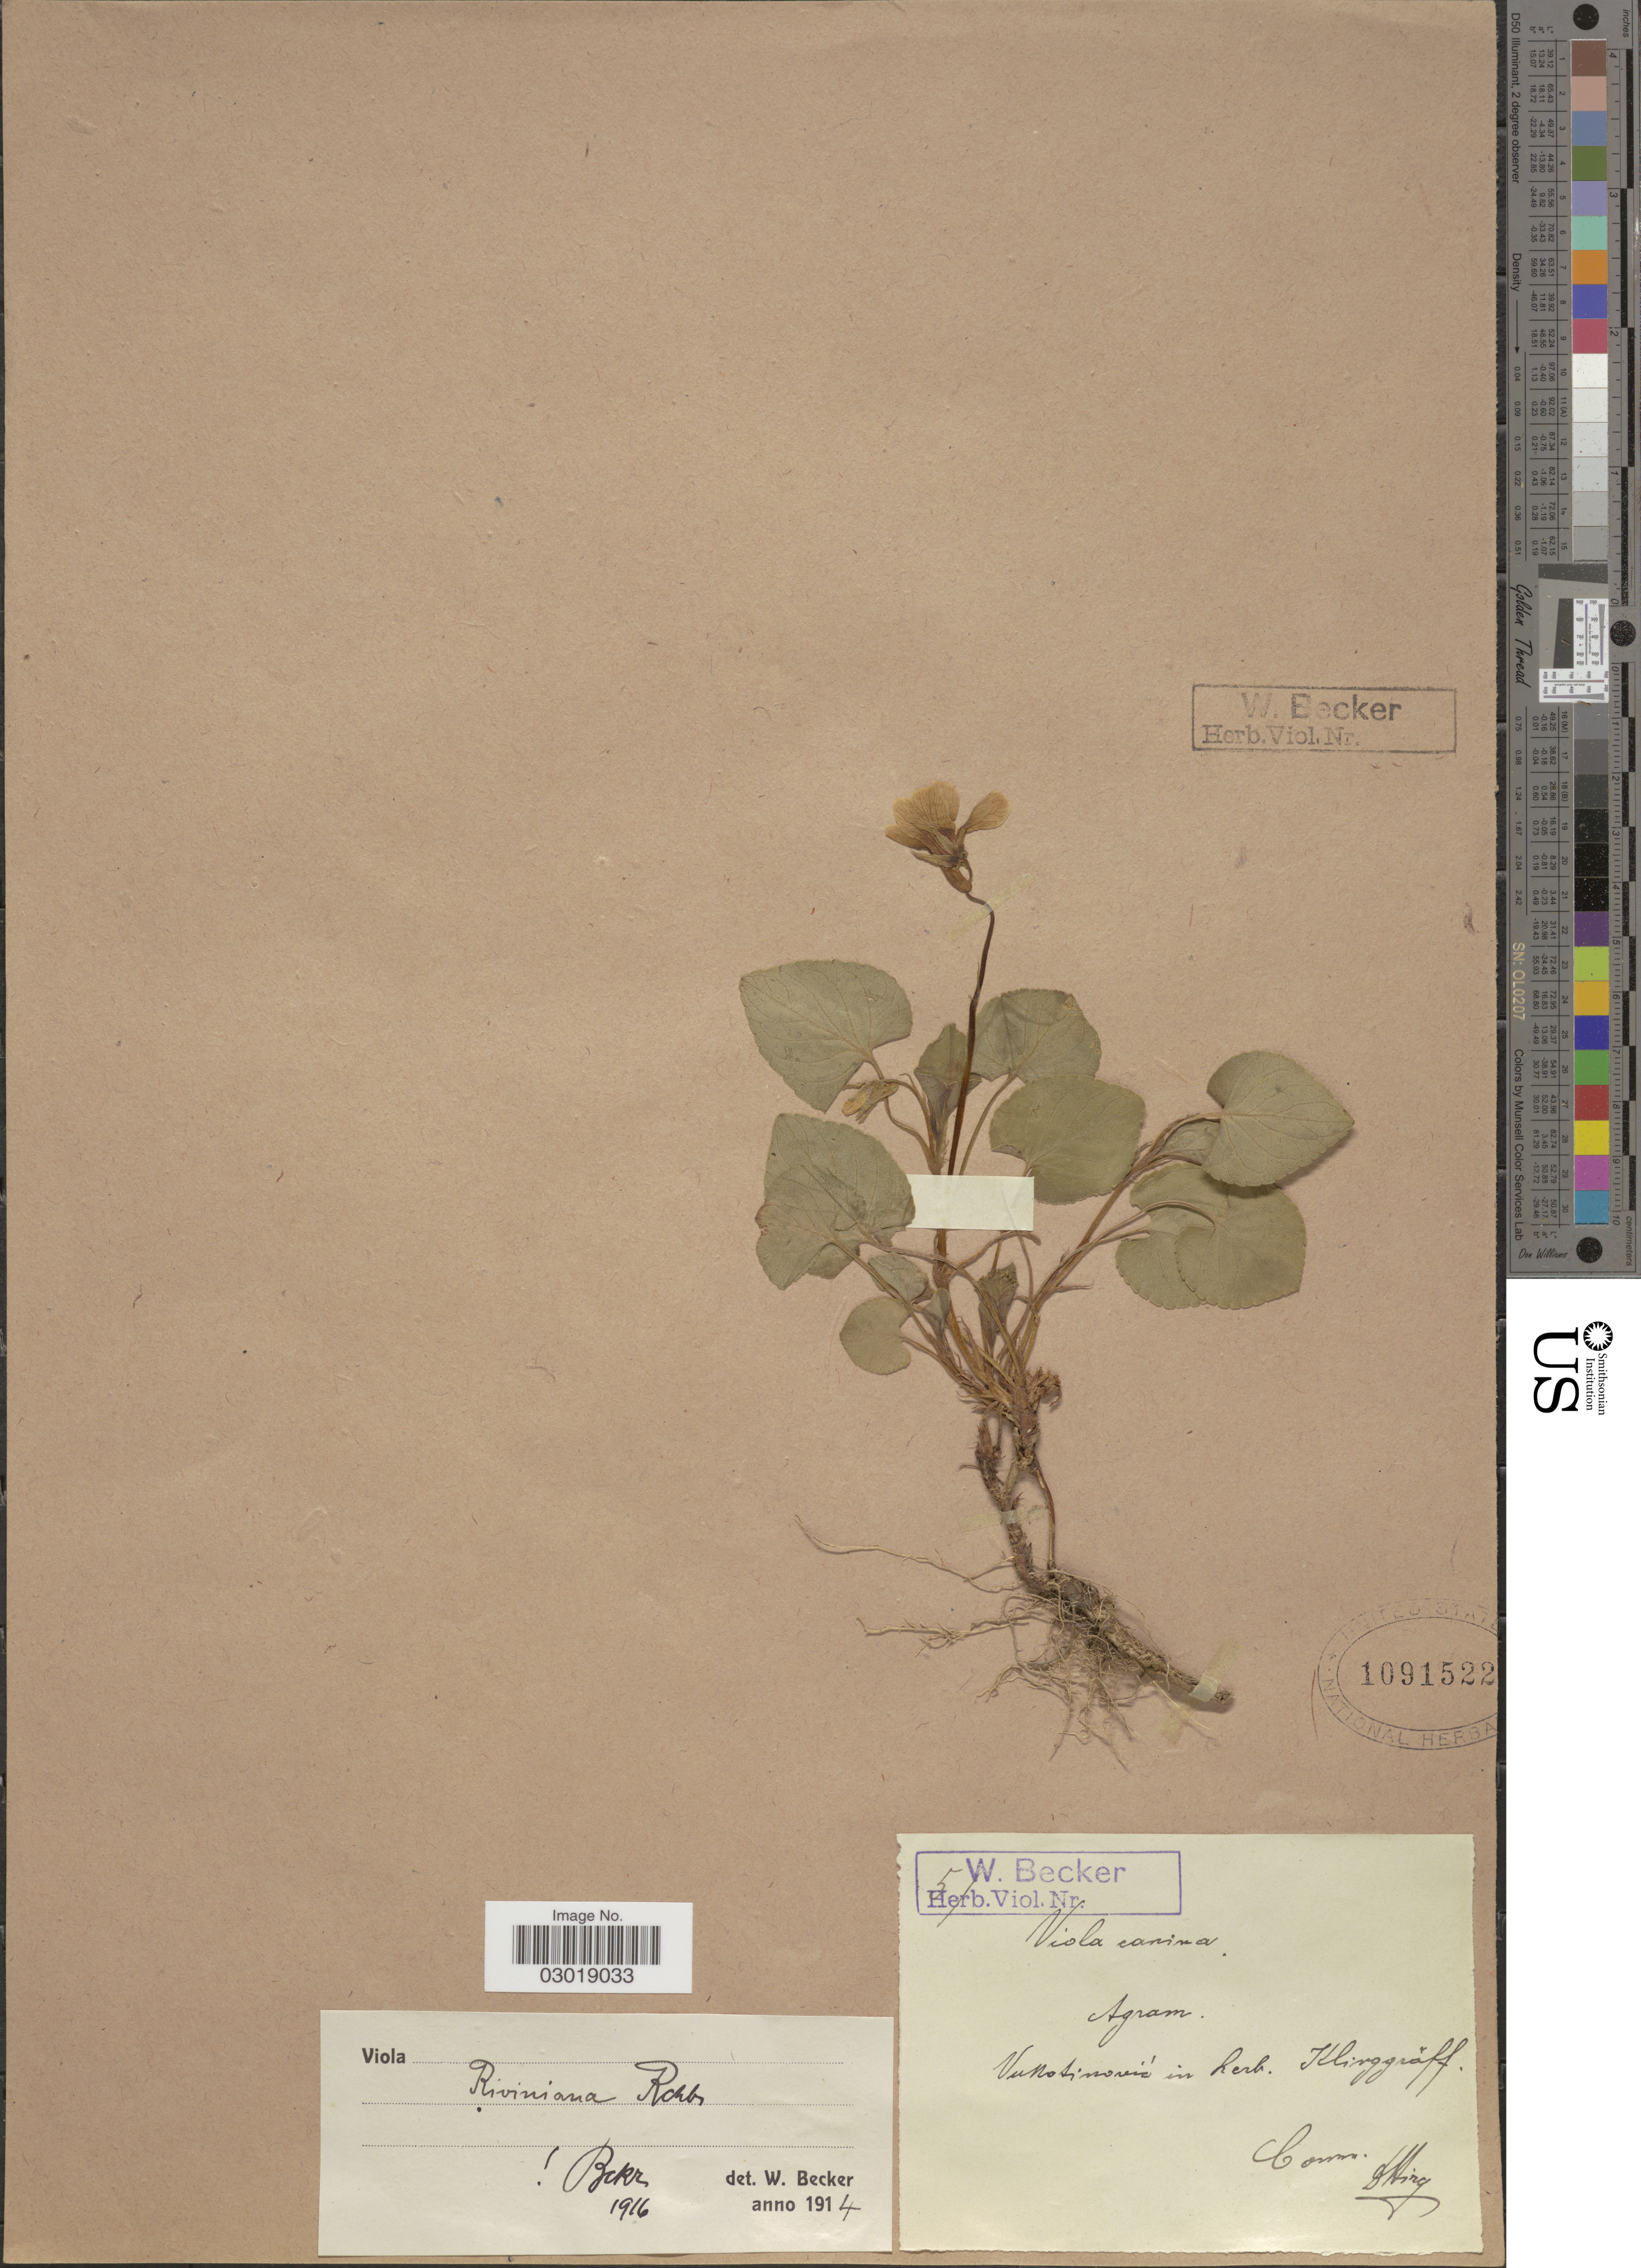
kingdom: Plantae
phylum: Tracheophyta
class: Magnoliopsida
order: Malpighiales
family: Violaceae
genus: Viola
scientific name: Viola riviniana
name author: Rchb.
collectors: W. Becker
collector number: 5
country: Croatia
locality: Agram.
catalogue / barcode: US 1091522